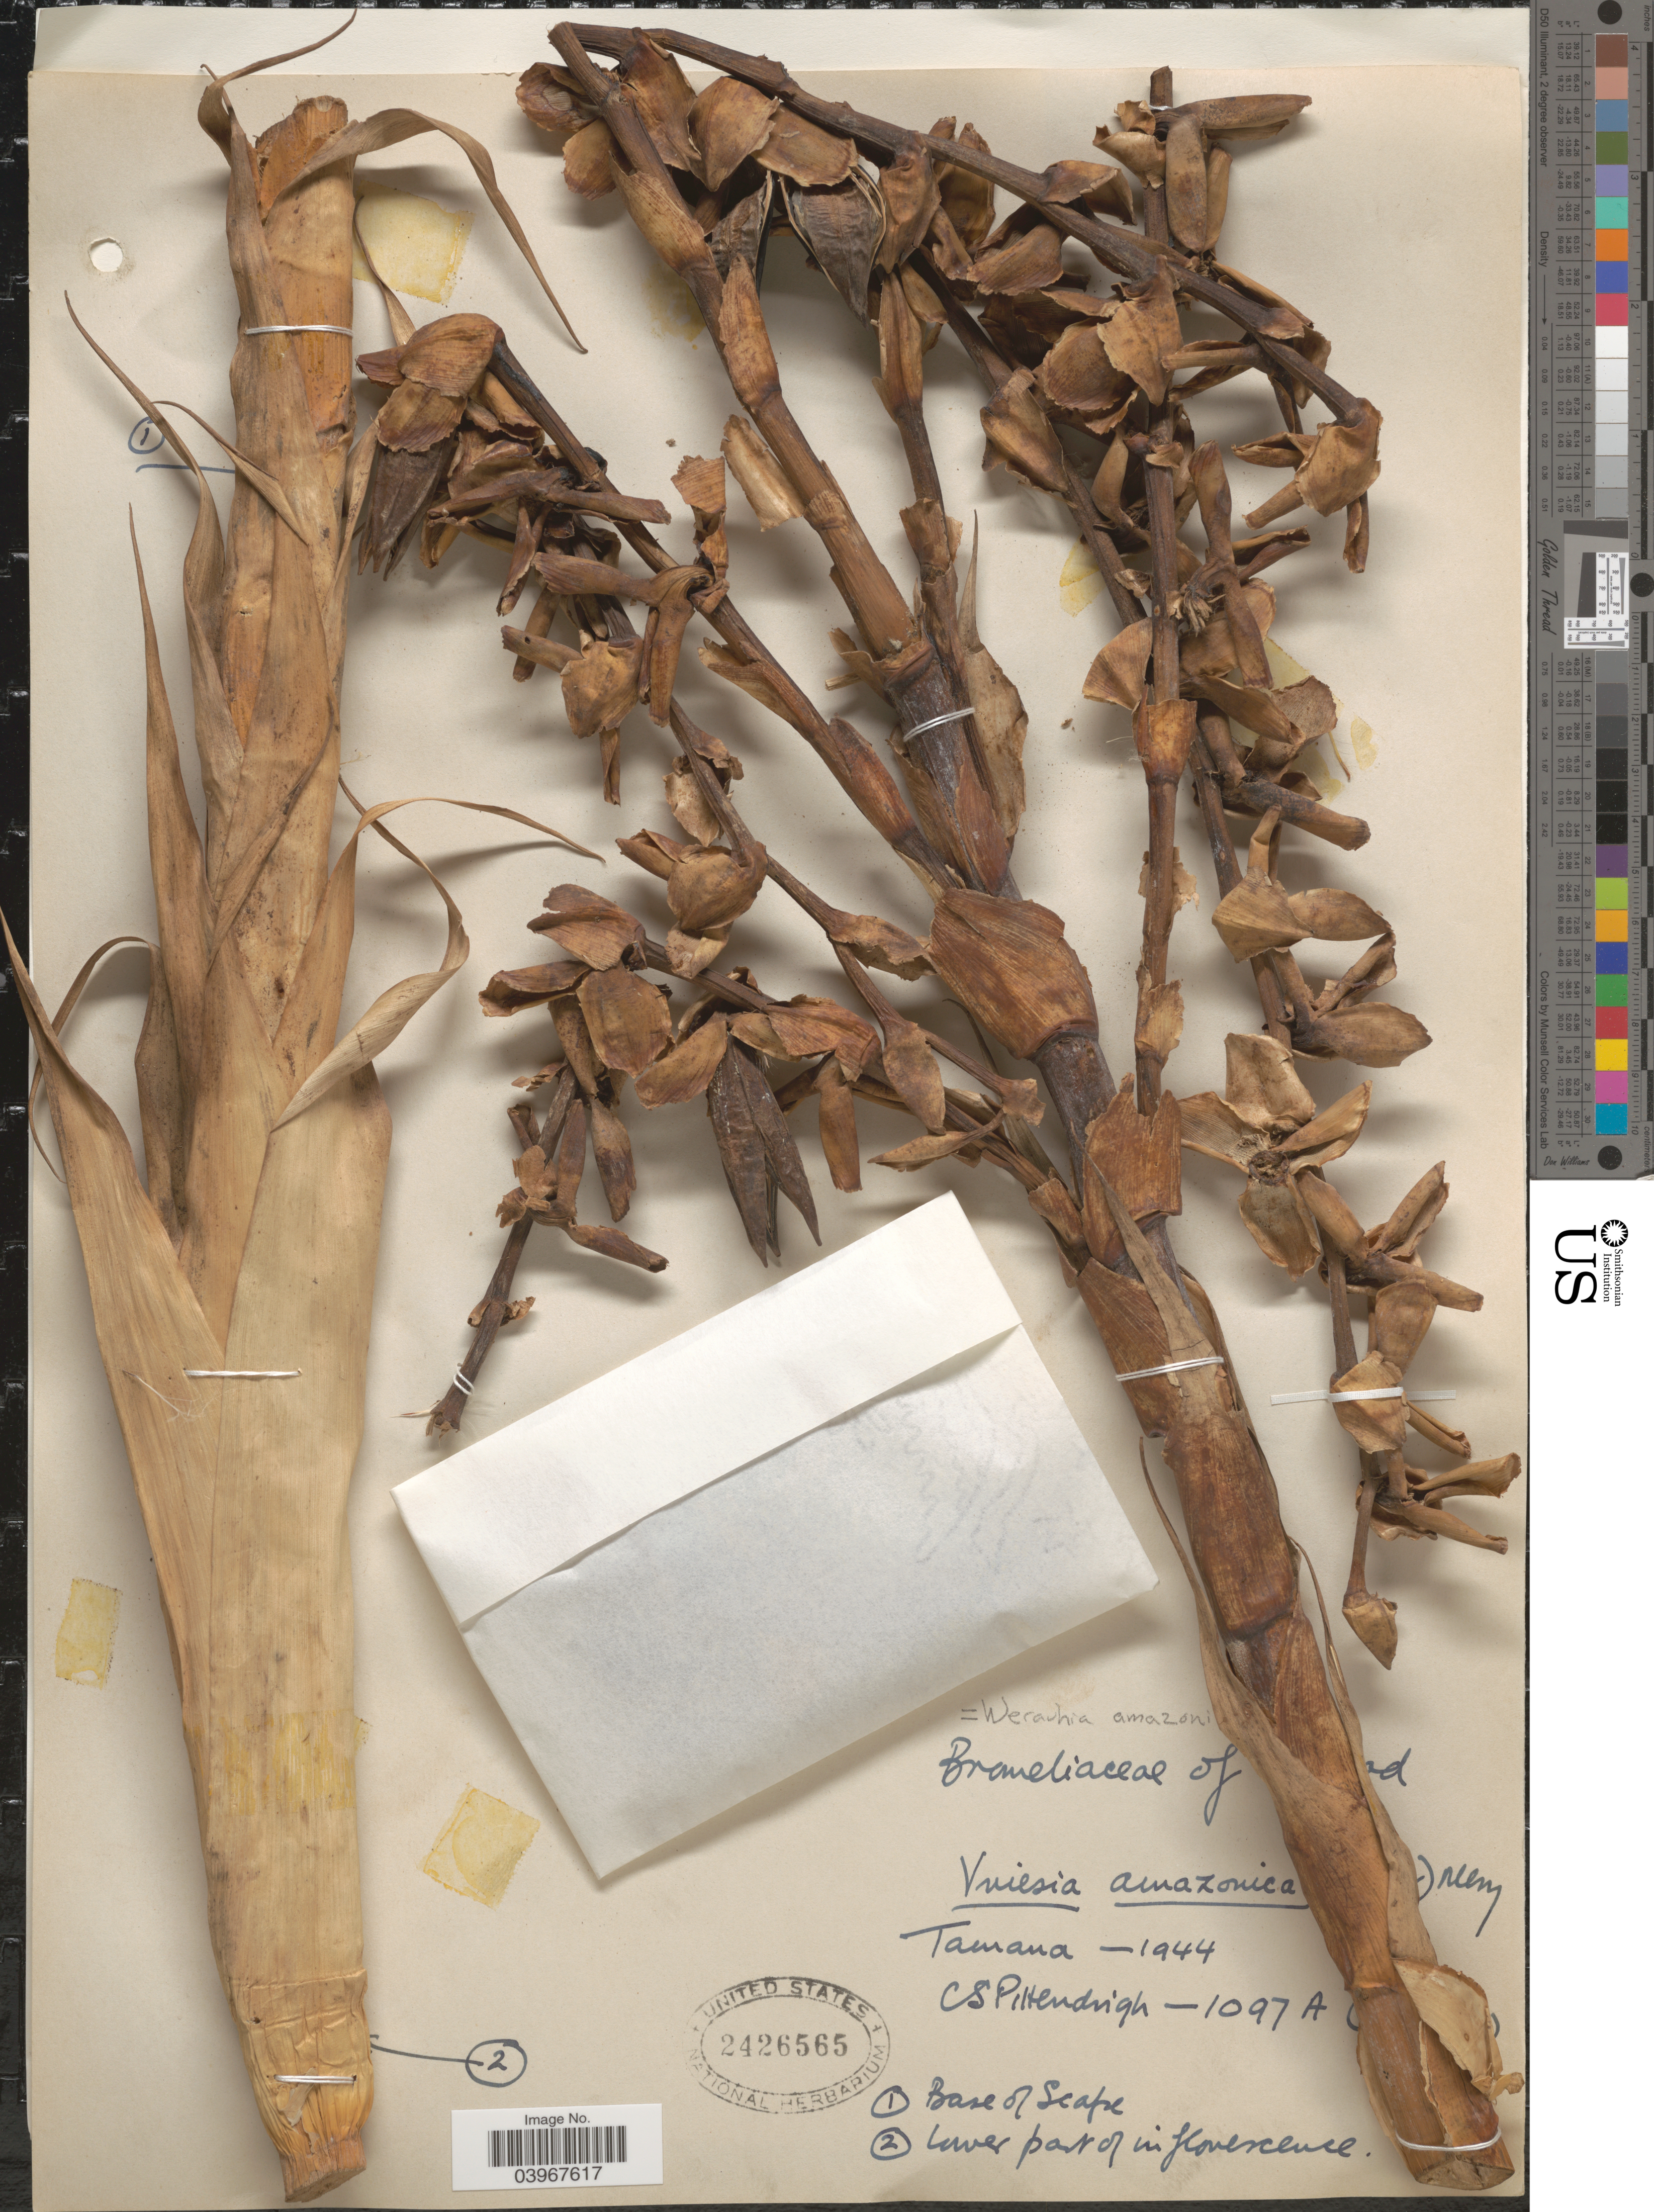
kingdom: Plantae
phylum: Tracheophyta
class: Liliopsida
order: Poales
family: Bromeliaceae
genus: Werauhia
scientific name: Werauhia gigantea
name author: (Mart. ex Schult. & Schult. f.) J.R. Grant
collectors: C. Pittendrigh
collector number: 1097A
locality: Base of Scape.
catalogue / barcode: US 2426565